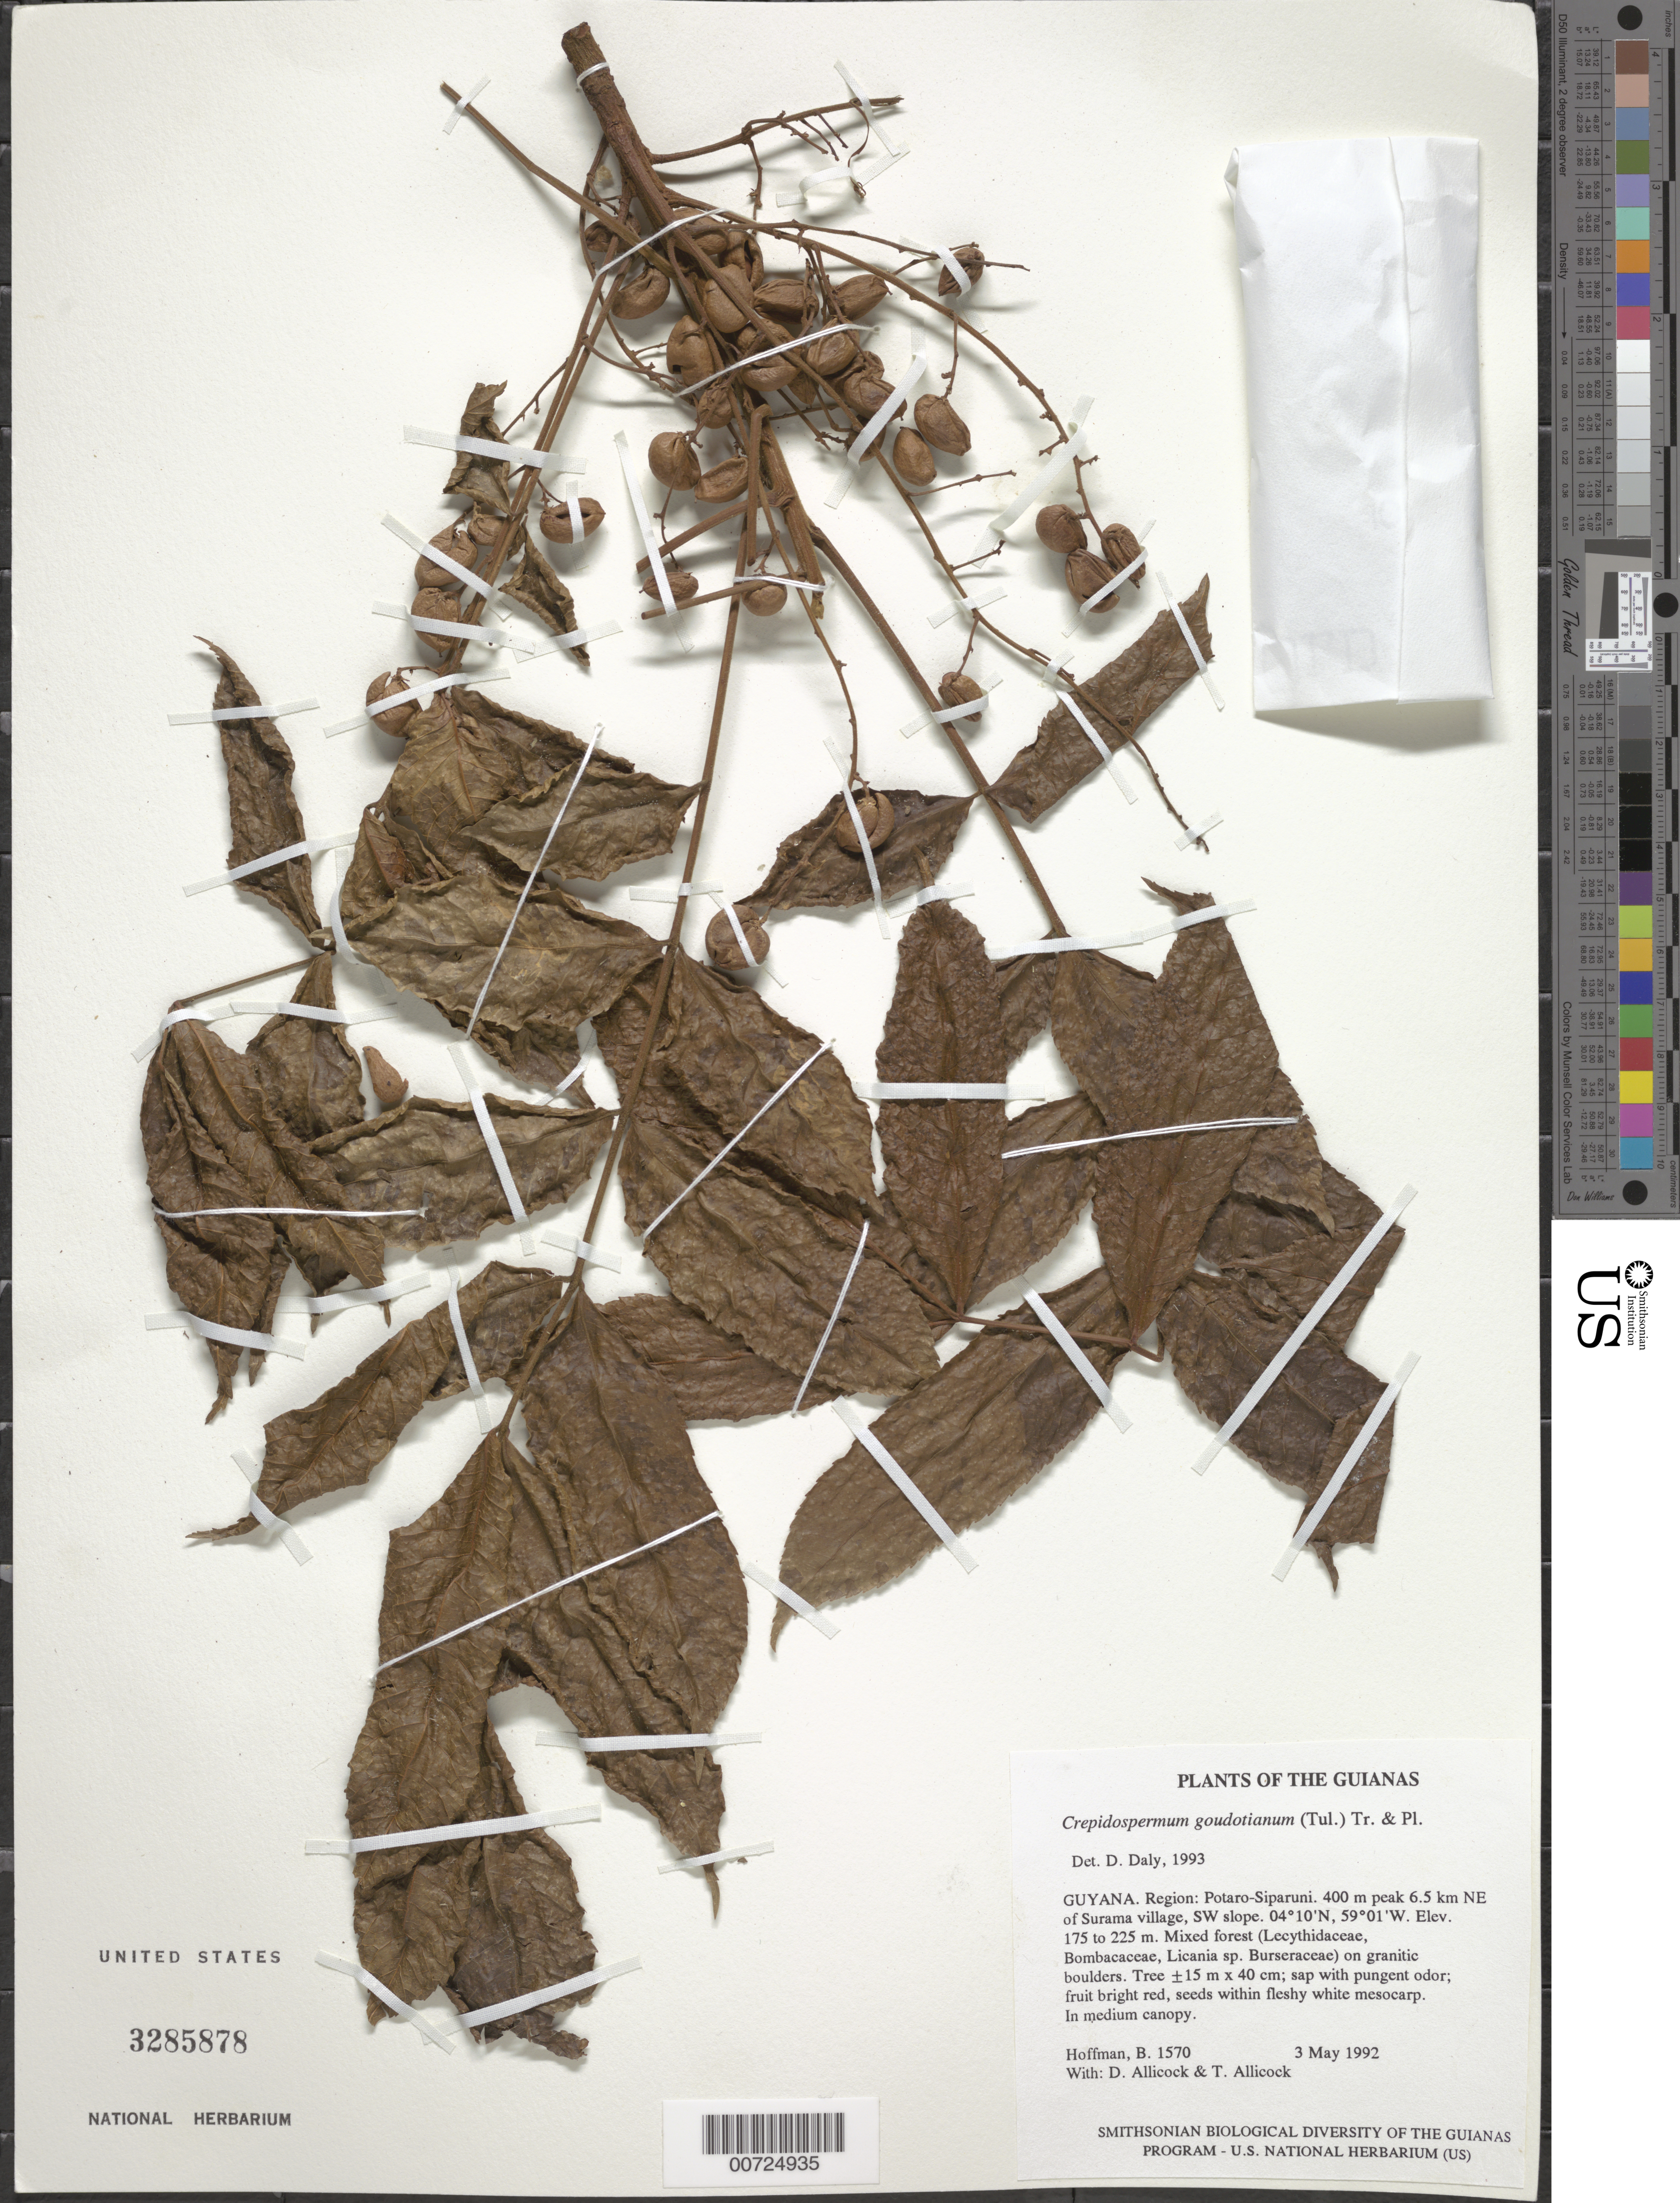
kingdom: Plantae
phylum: Tracheophyta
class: Magnoliopsida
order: Sapindales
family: Burseraceae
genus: Protium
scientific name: Protium goudotianum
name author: (Tul.) Byng & Christenh.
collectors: B. Hoffman, D. Allicock & T. Allicock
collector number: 1570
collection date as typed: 3 May 1992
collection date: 1992-05-03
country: Guyana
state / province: Potaro-Siparuni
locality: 400 m peak 6.5 km NE of Surama village, SW slope. Iwokrama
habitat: Mixed forest (Lecythidaceae, Bombacaceae, Licania sp. Burseraceae) on granitic boulders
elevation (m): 175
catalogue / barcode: US 3285878